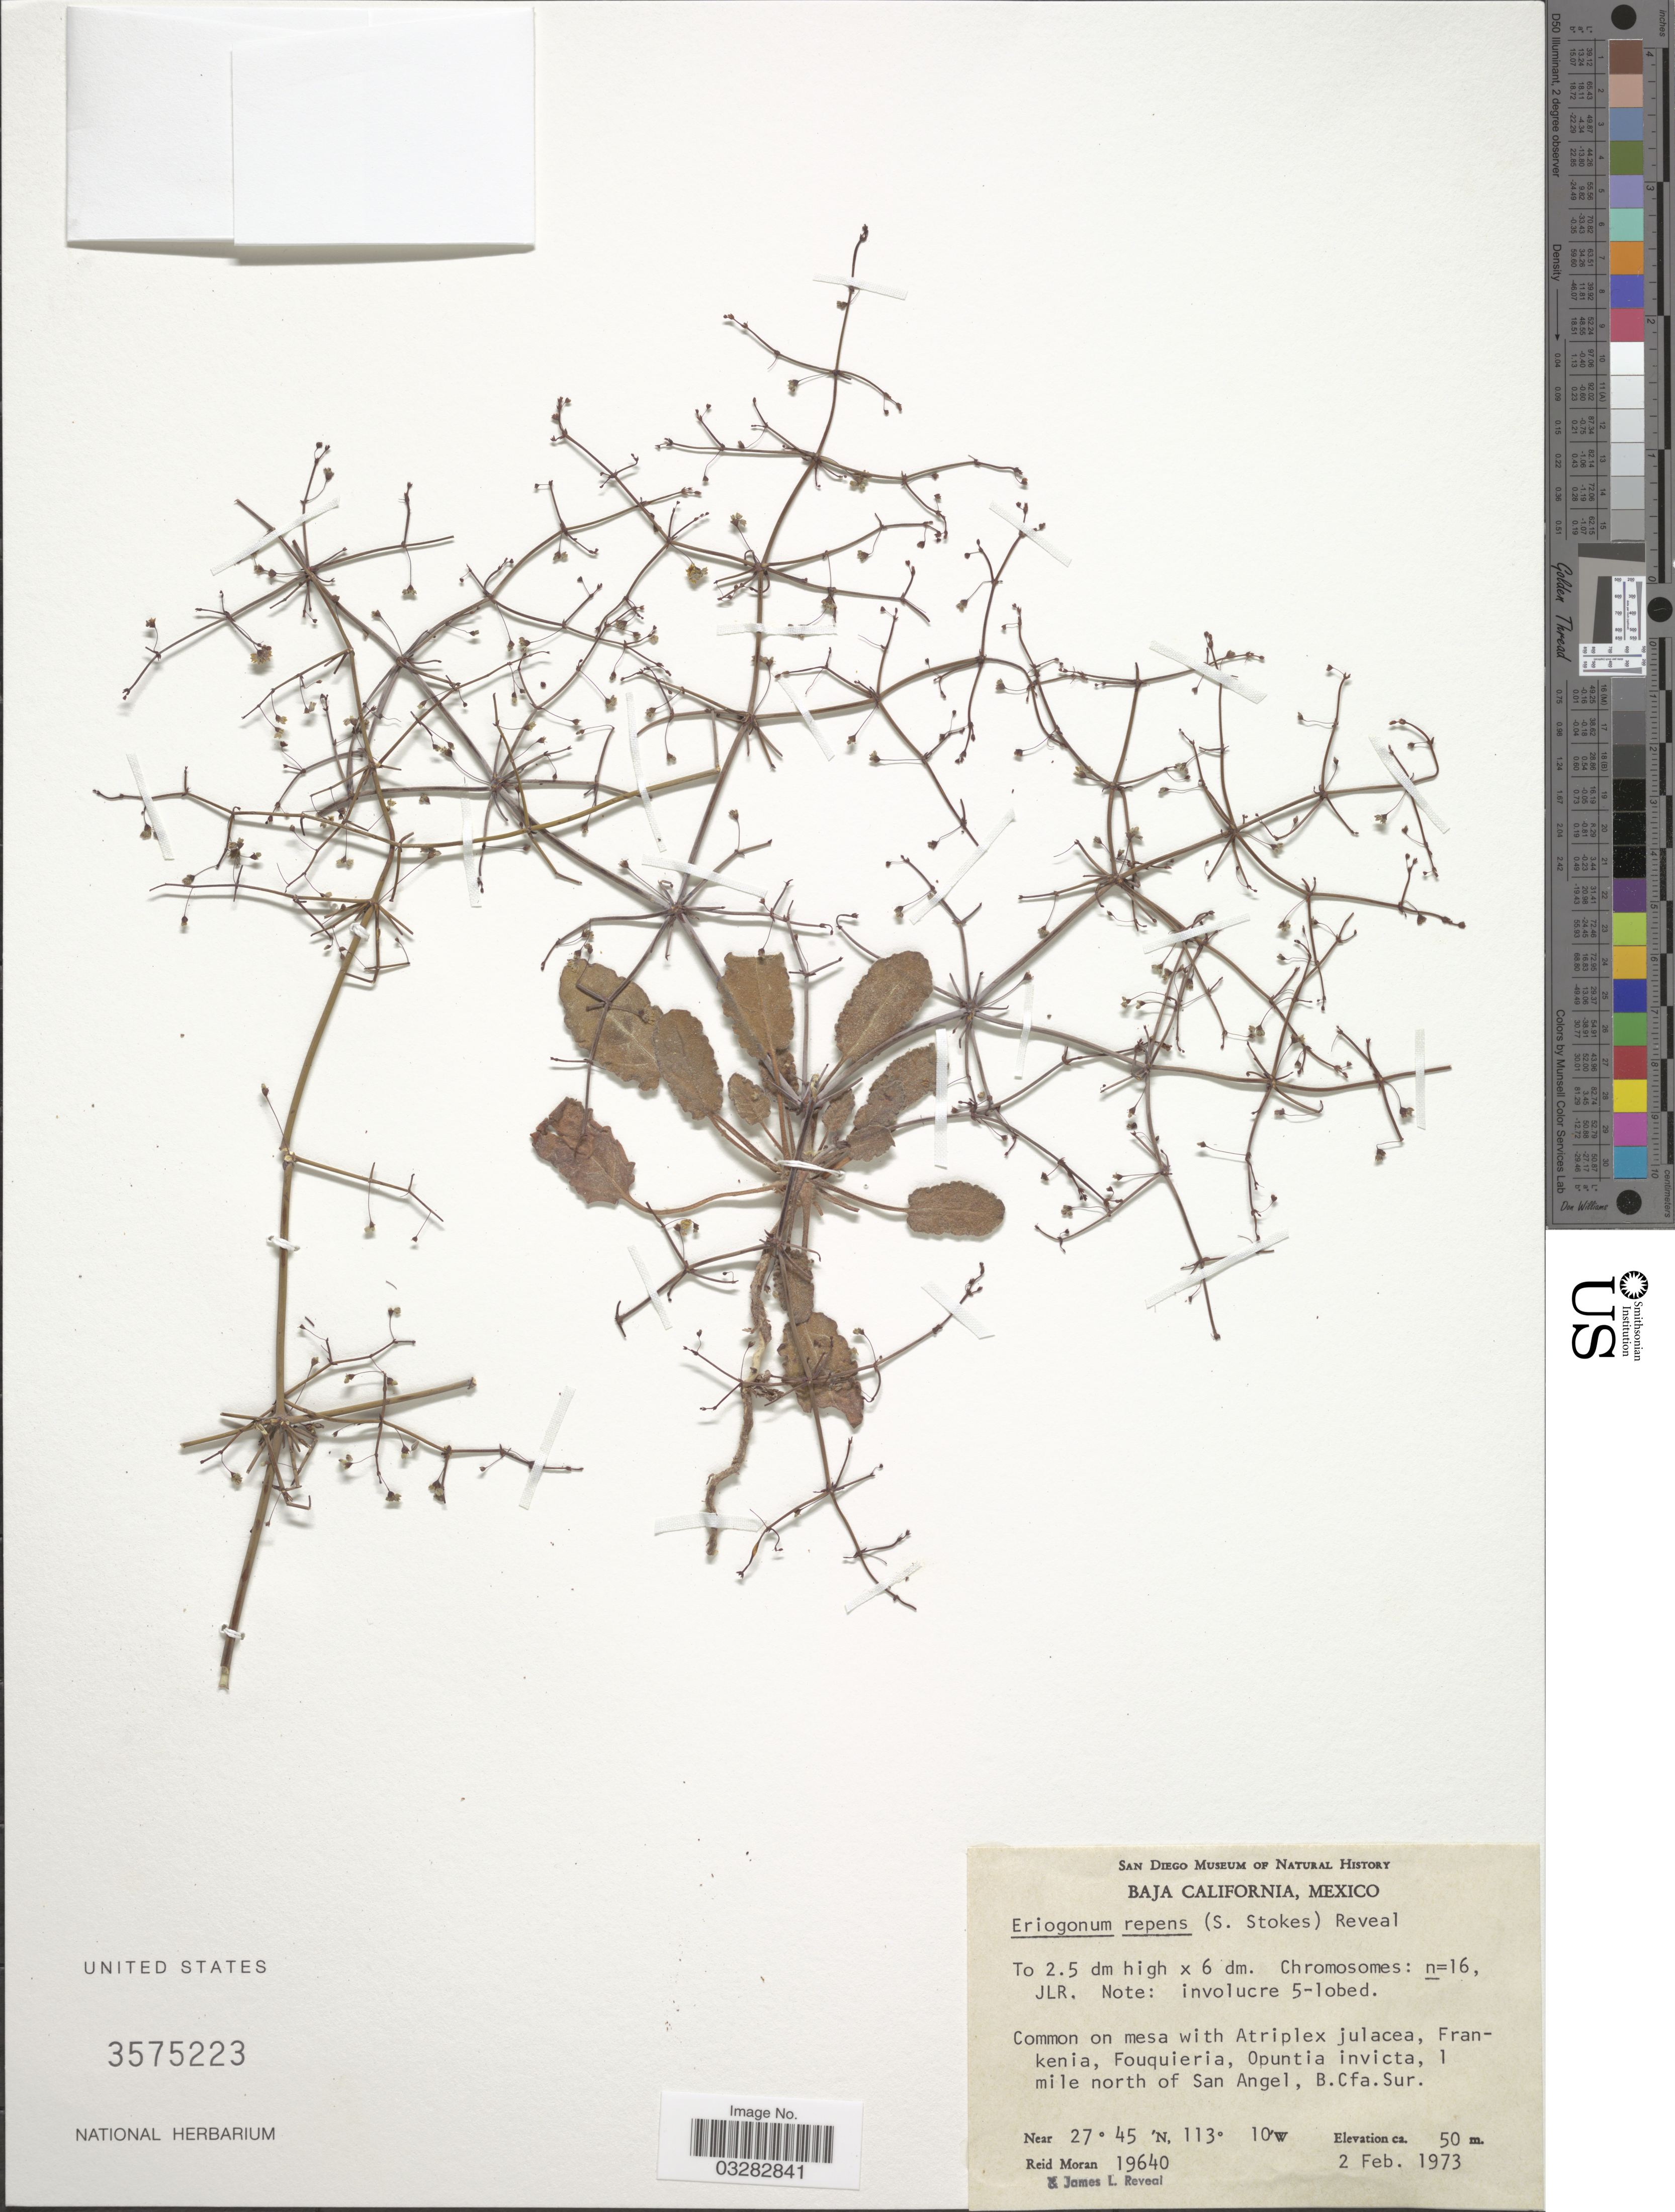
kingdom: Plantae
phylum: Tracheophyta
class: Magnoliopsida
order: Caryophyllales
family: Polygonaceae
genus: Eriogonum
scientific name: Eriogonum repens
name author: (S. Stokes) Reveal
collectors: R. V. Moran & J. L. Reveal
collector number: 19640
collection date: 1973-02-02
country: Mexico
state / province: Baja California Sur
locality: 1 mile north of San Angel.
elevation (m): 50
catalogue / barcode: US 3575223